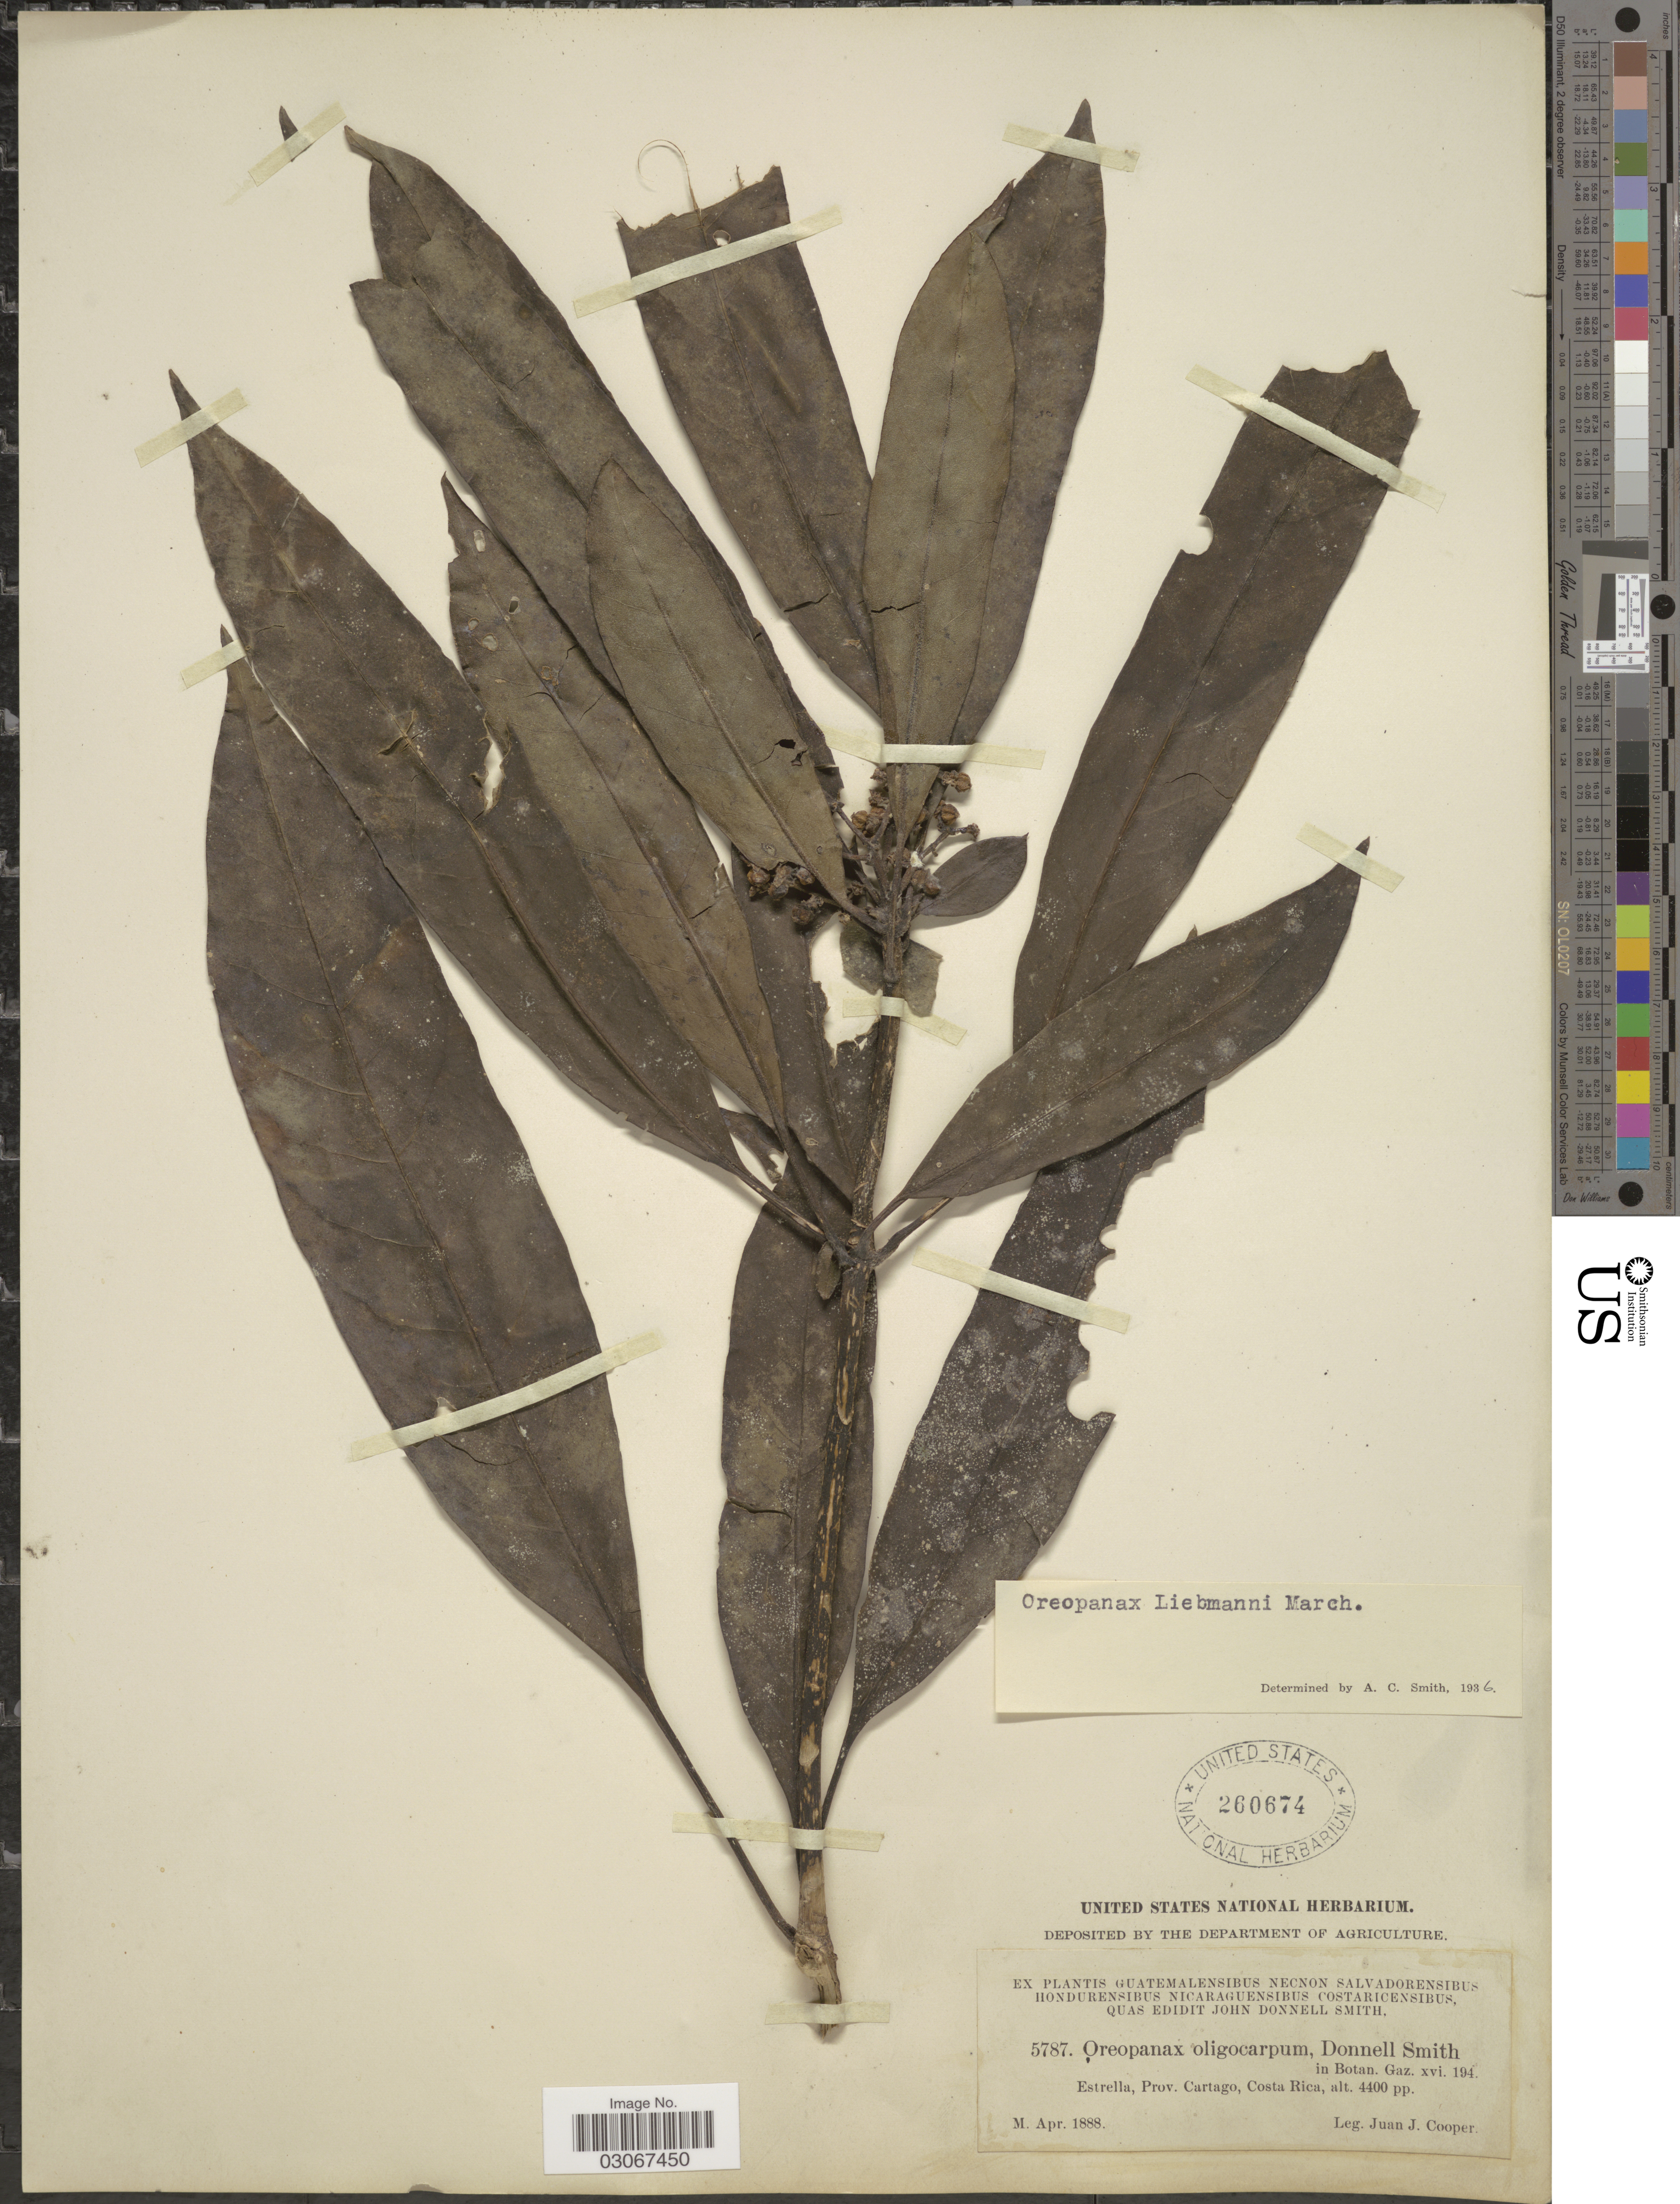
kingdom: Plantae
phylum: Tracheophyta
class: Magnoliopsida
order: Apiales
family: Araliaceae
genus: Oreopanax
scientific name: Oreopanax liebmannii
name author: Marchal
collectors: J. J. Cooper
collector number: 5787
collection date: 1888-04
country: Costa Rica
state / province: Cartago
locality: Estrella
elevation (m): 1341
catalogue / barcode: US 260674